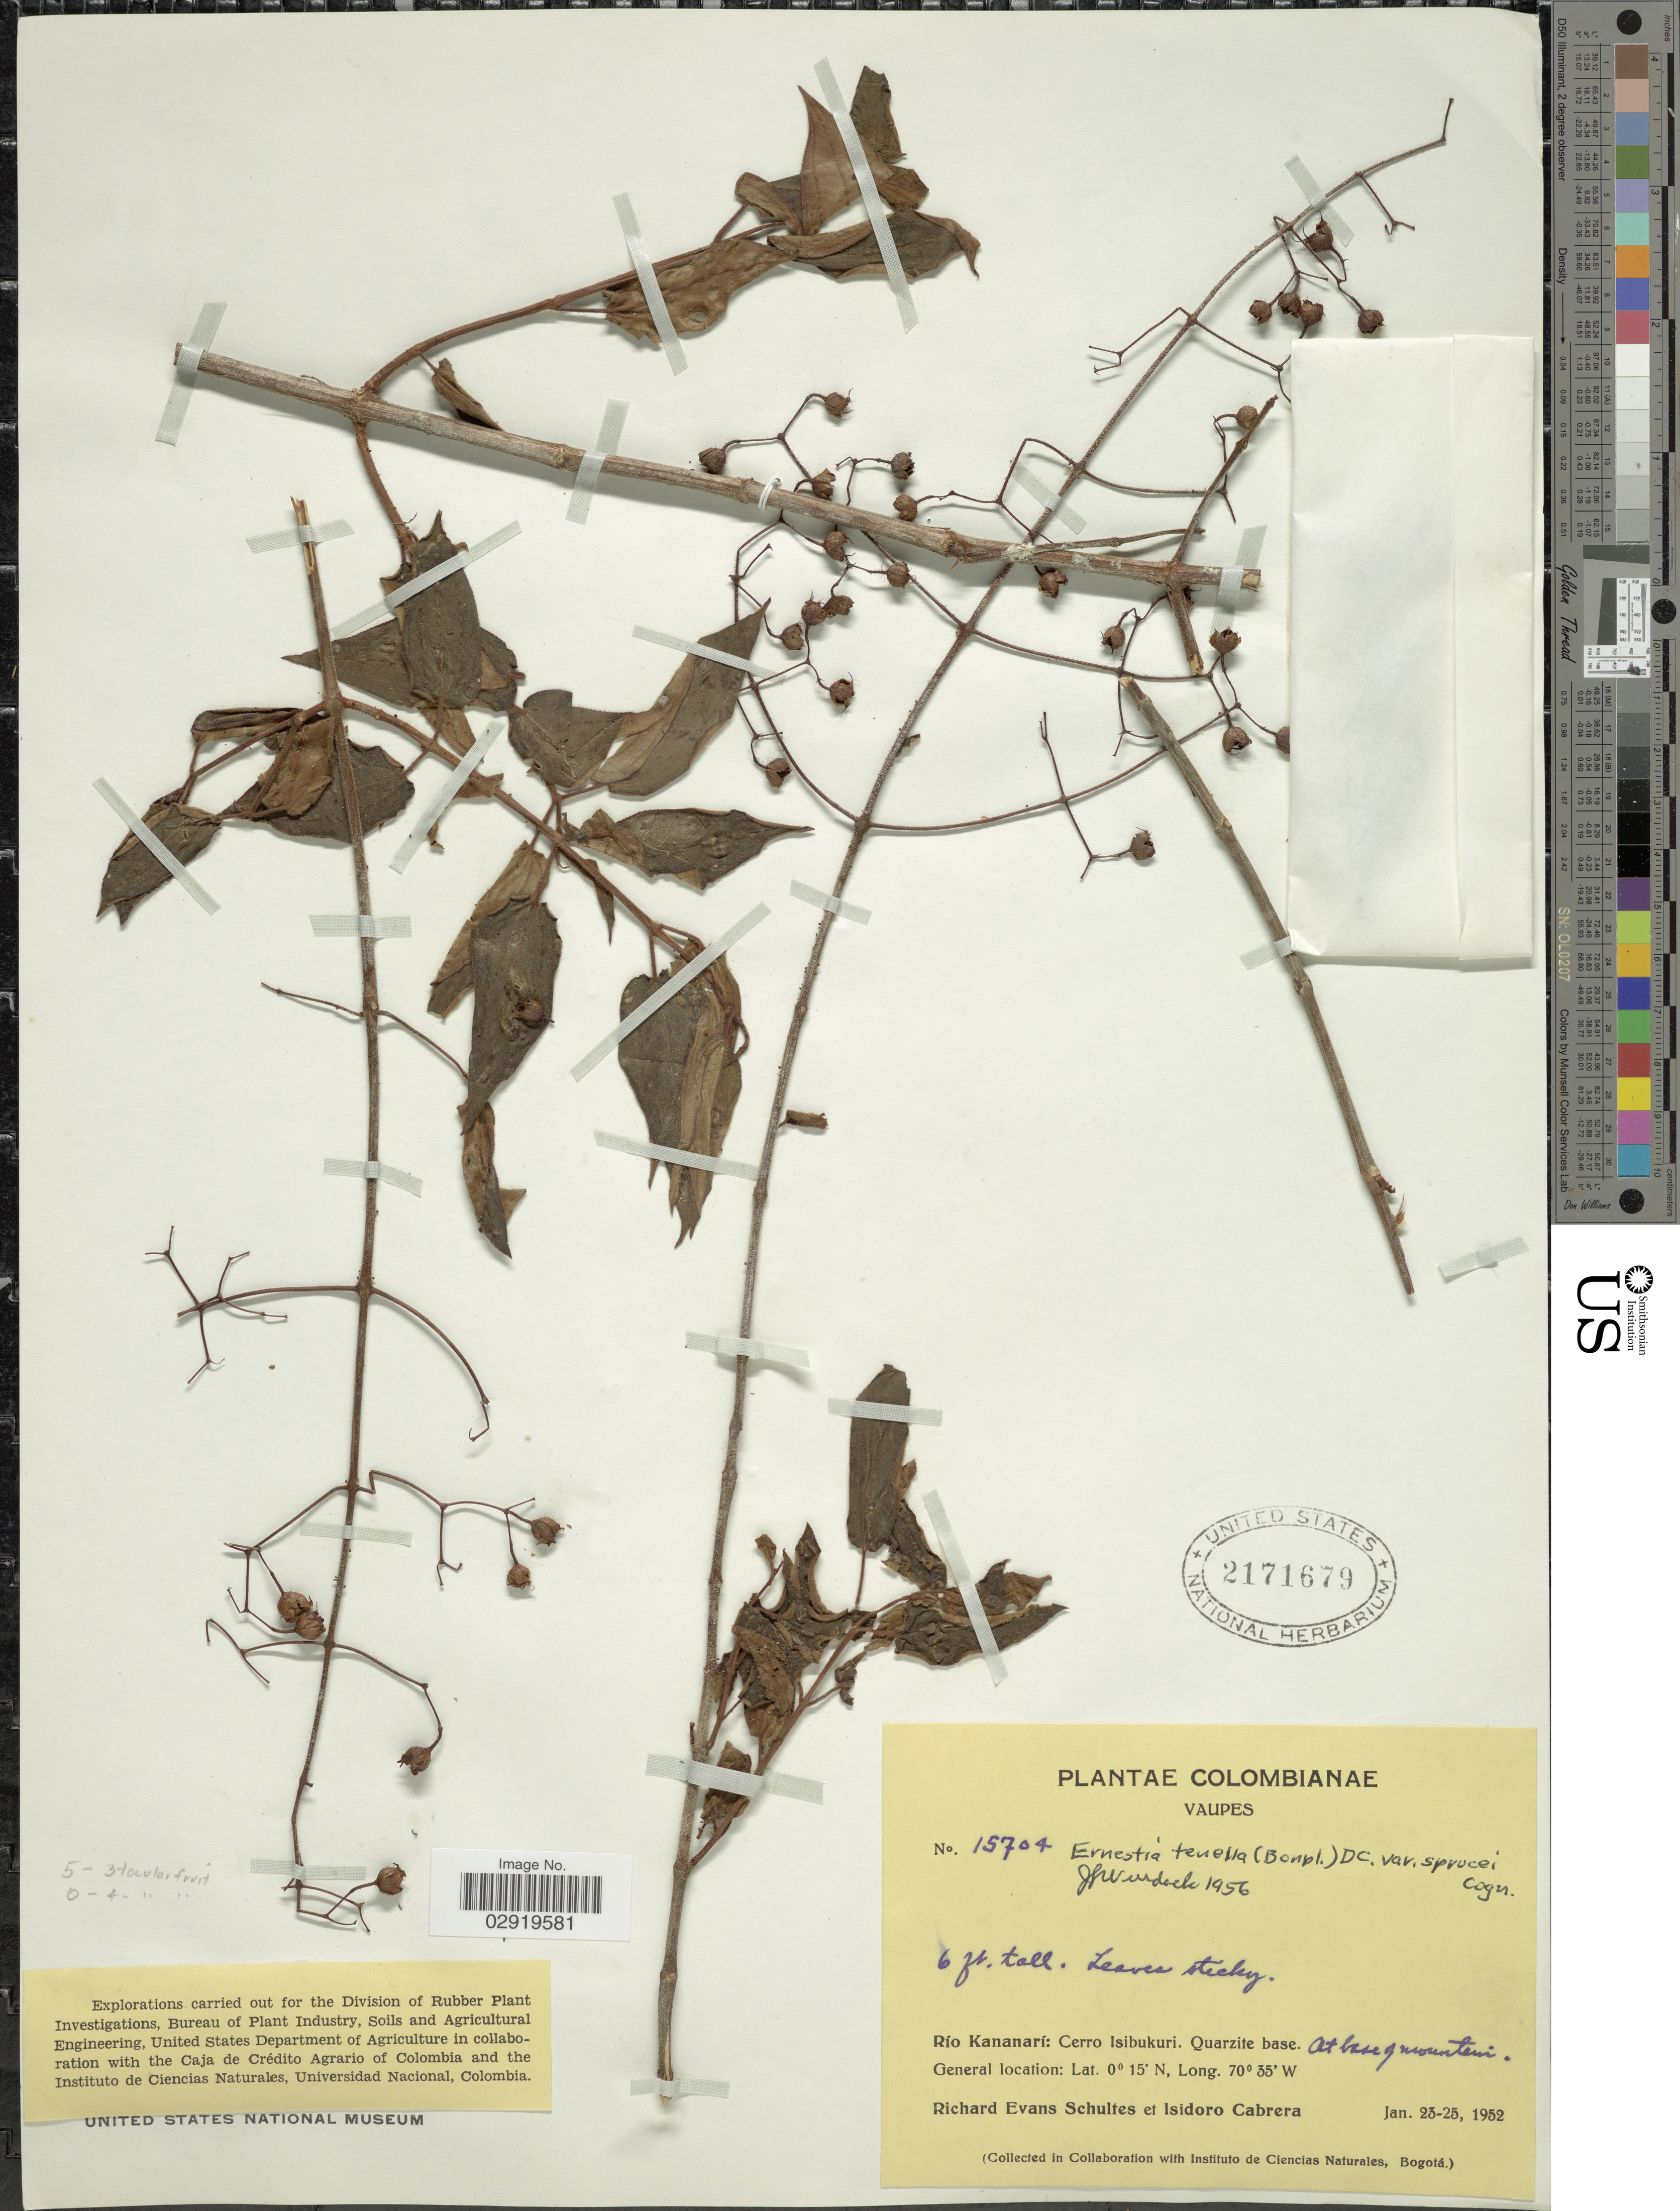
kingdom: Plantae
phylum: Tracheophyta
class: Magnoliopsida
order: Myrtales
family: Melastomataceae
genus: Ernestia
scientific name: Ernestia tenella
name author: (Bonpl.) DC.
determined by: Nunes da Silva, Diego, (RB), Jardim Botanico do Rio de Janeiro - Herbario (BRAZIL)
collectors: R. E. Schultes & I. Cabrera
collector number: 15704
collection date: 1952-01-23/1952-01-25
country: Colombia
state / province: Vaupés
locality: Río Kananarí: Cerro Isibukuri. At base of mountain.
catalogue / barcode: US 2171679